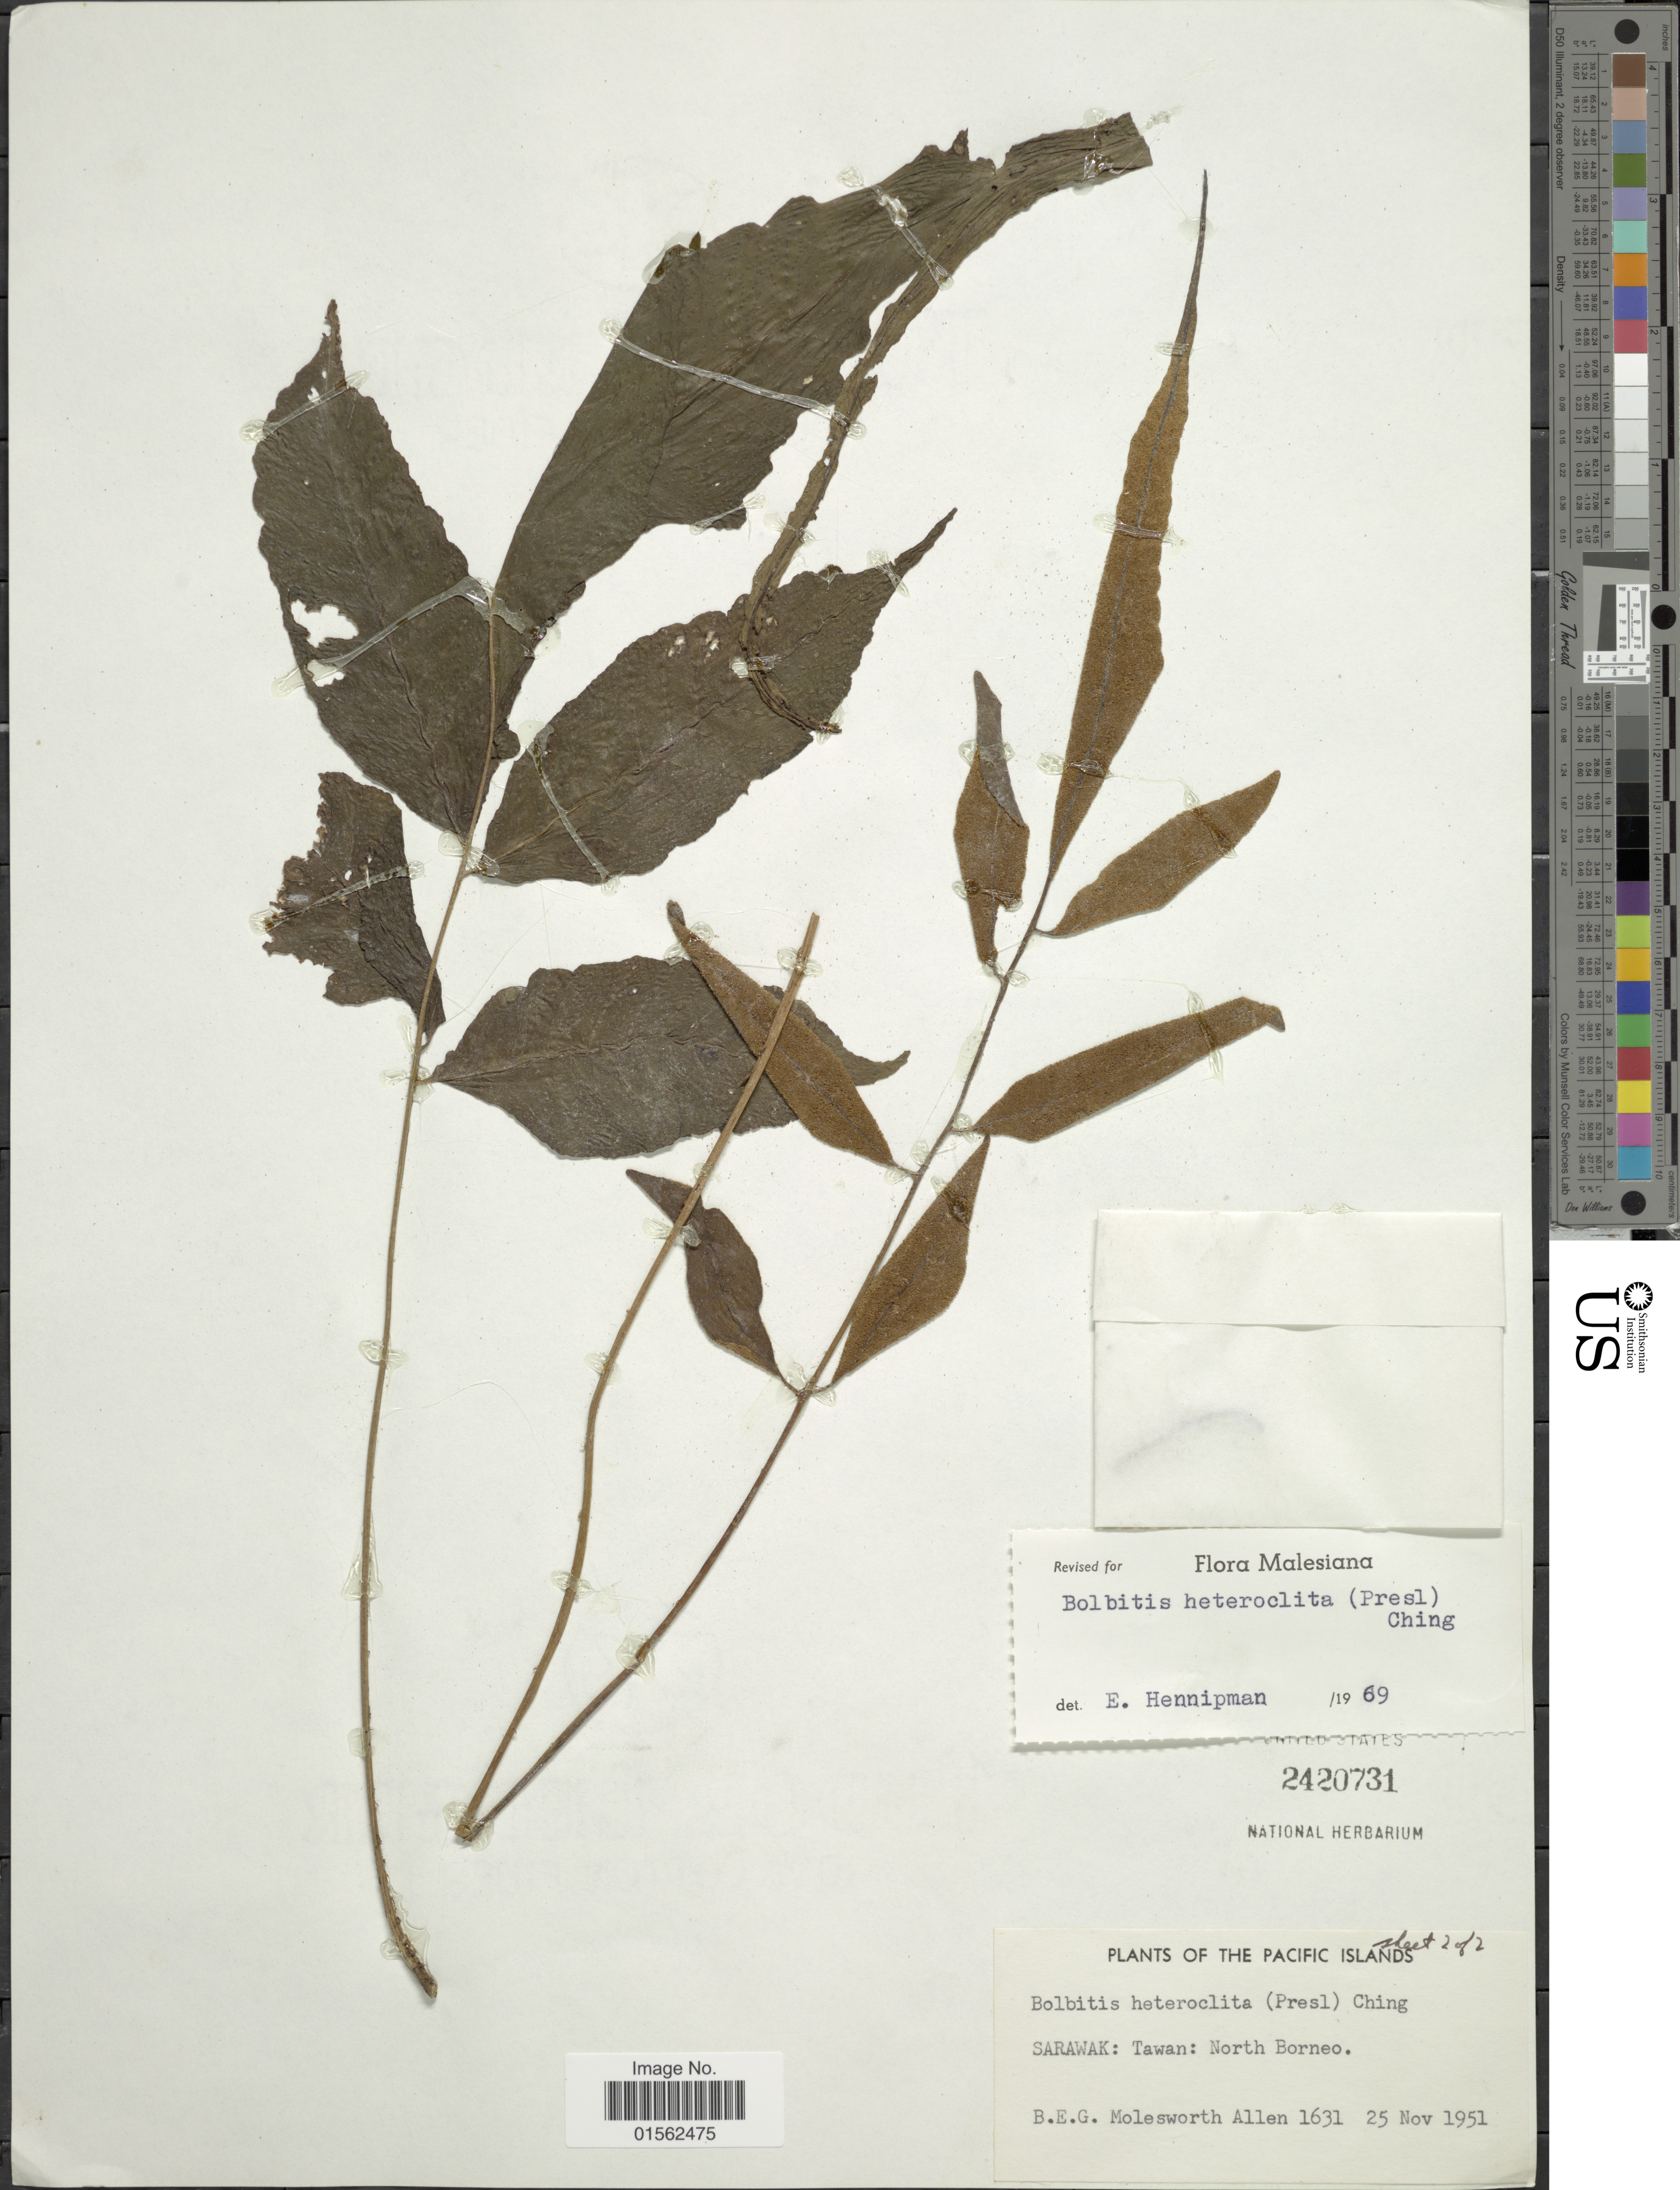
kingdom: Plantae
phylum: Tracheophyta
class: Polypodiopsida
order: Polypodiales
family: Dryopteridaceae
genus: Bolbitis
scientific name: Bolbitis heteroclita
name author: (C. Presl) Ching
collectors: B. E. G. Molesworth-Allen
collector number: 1631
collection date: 1951-11-25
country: Malaysia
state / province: Sarawak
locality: Pacific Islands, Tawan: North Borneo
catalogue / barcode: US 2420731